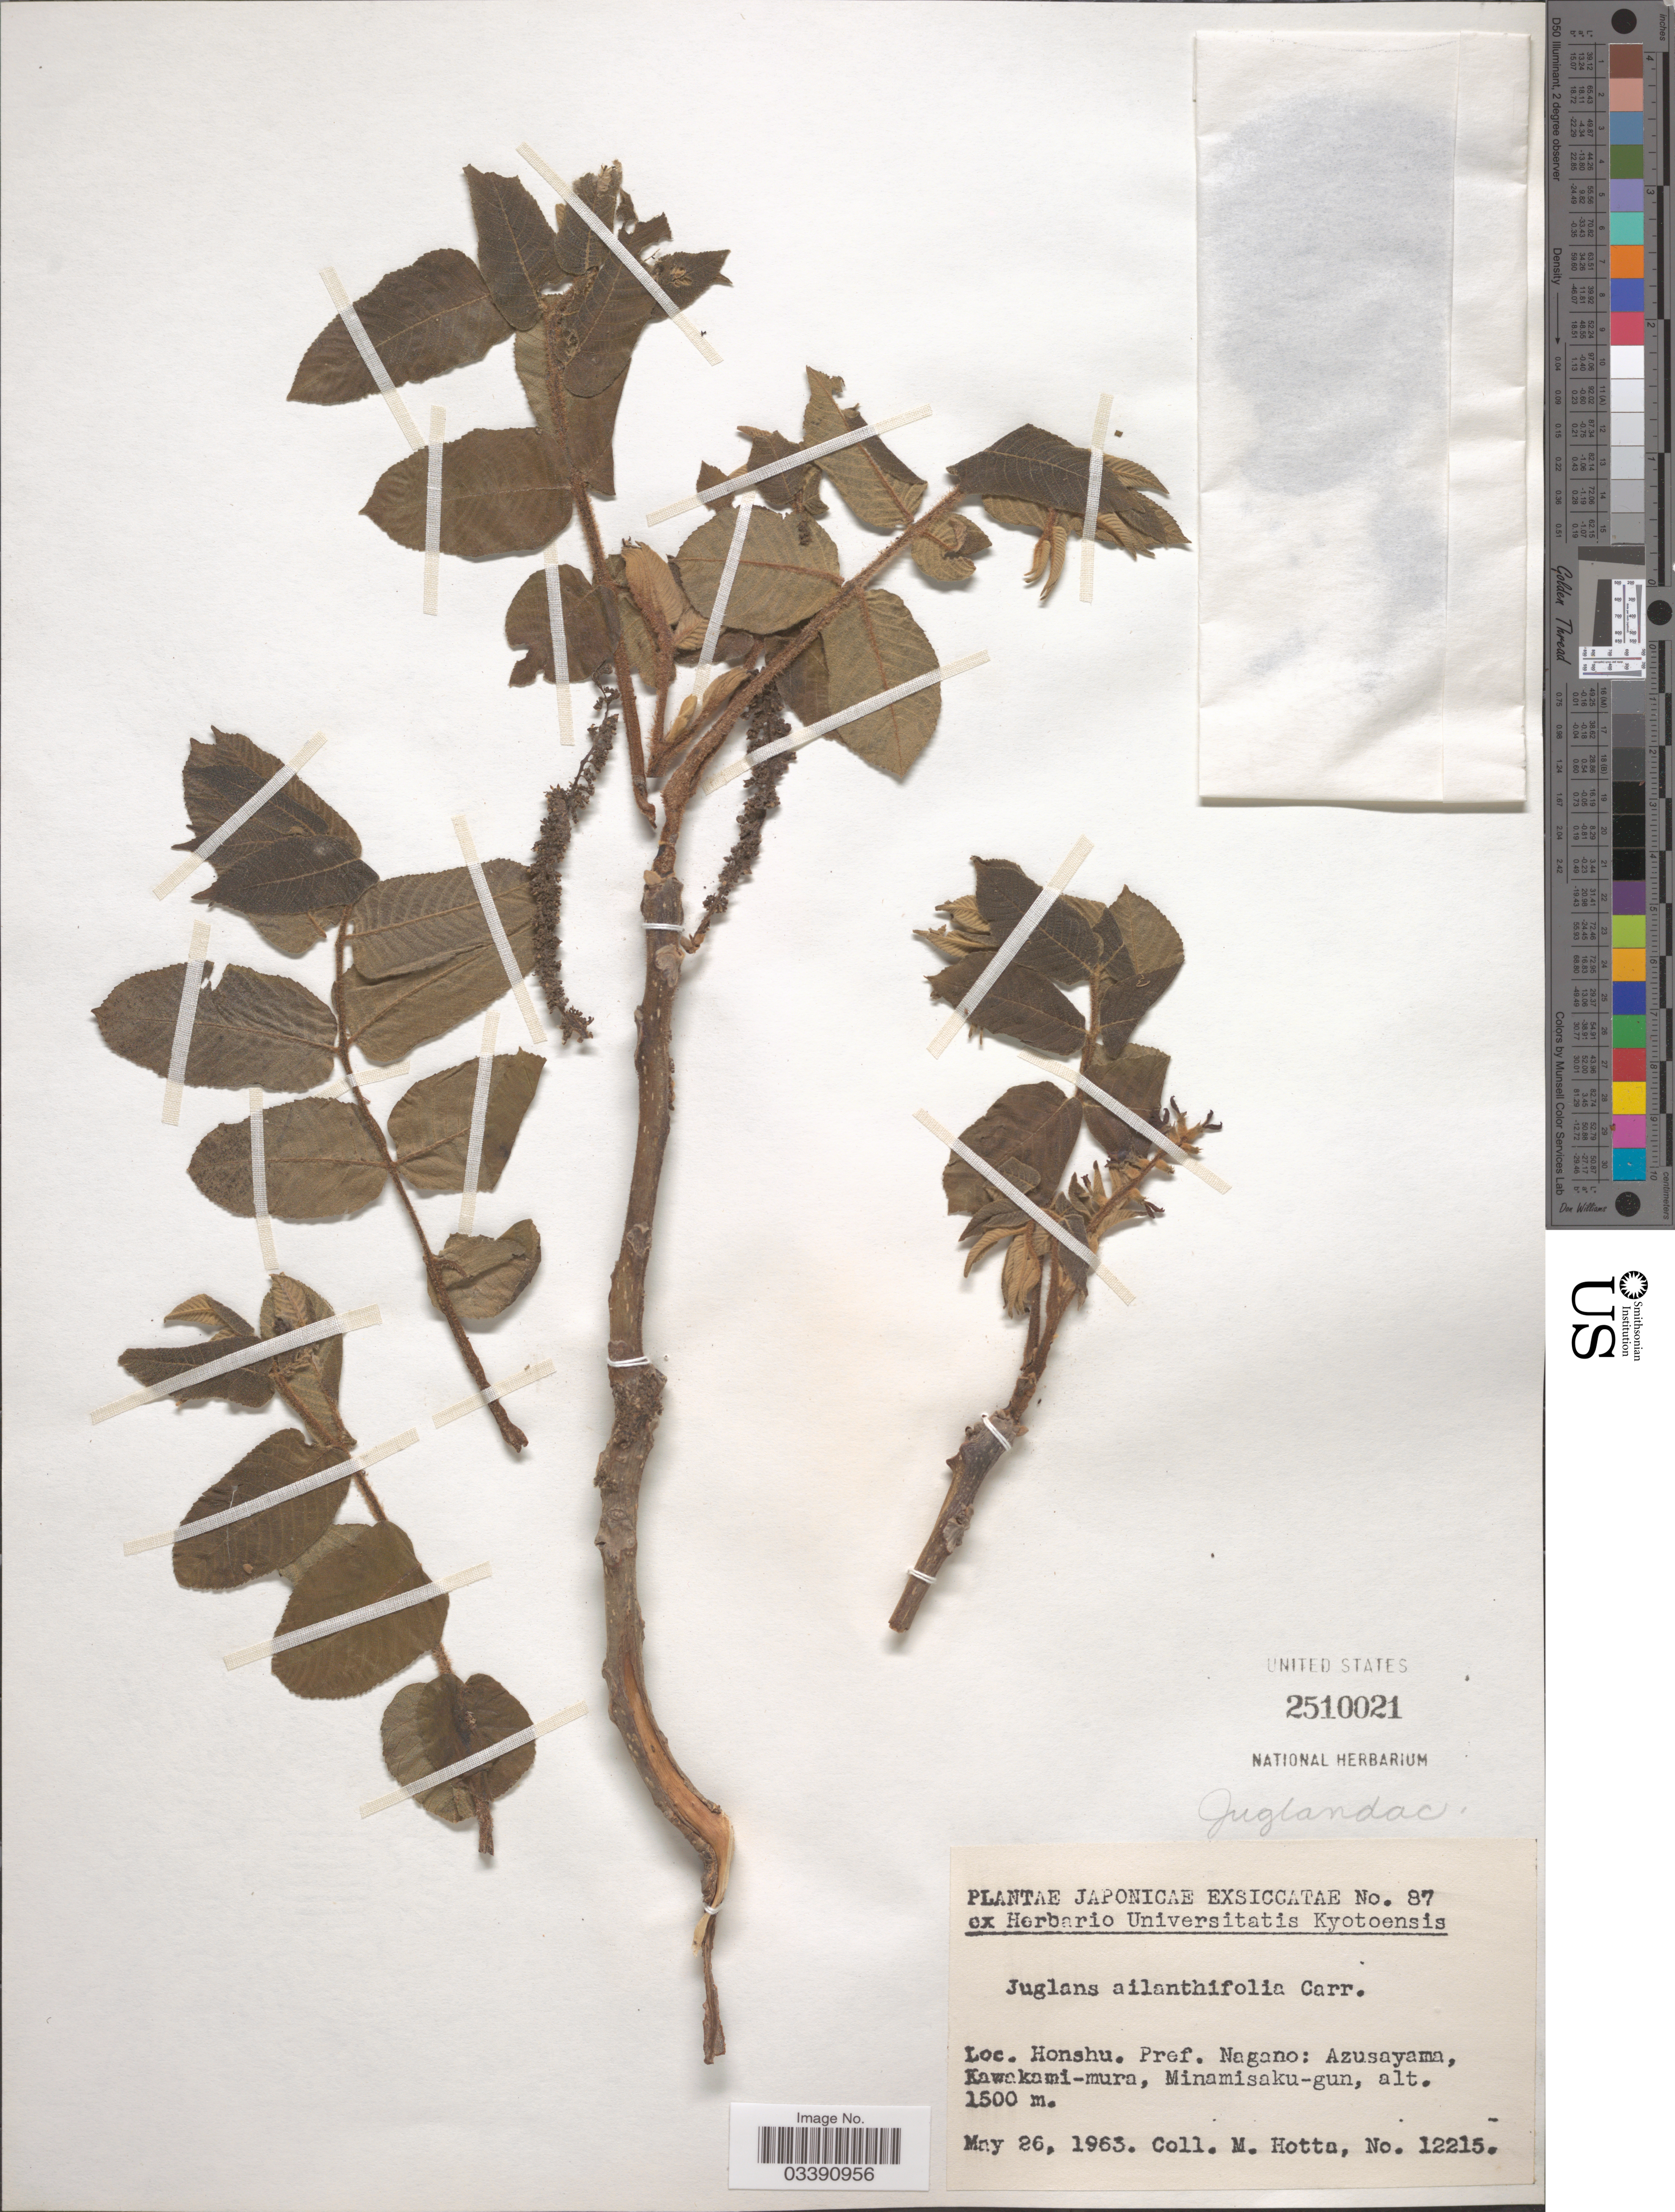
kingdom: Plantae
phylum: Tracheophyta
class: Magnoliopsida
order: Fagales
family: Juglandaceae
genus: Juglans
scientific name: Juglans ailantifolia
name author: Carrière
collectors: M. Hotta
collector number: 12215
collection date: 1963-05-26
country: Japan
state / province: Nagano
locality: Honshu. Pref. Nagano: Azusayama, Kawakami-mura, Minamisaku-gun.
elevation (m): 1500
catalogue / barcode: US 2510021